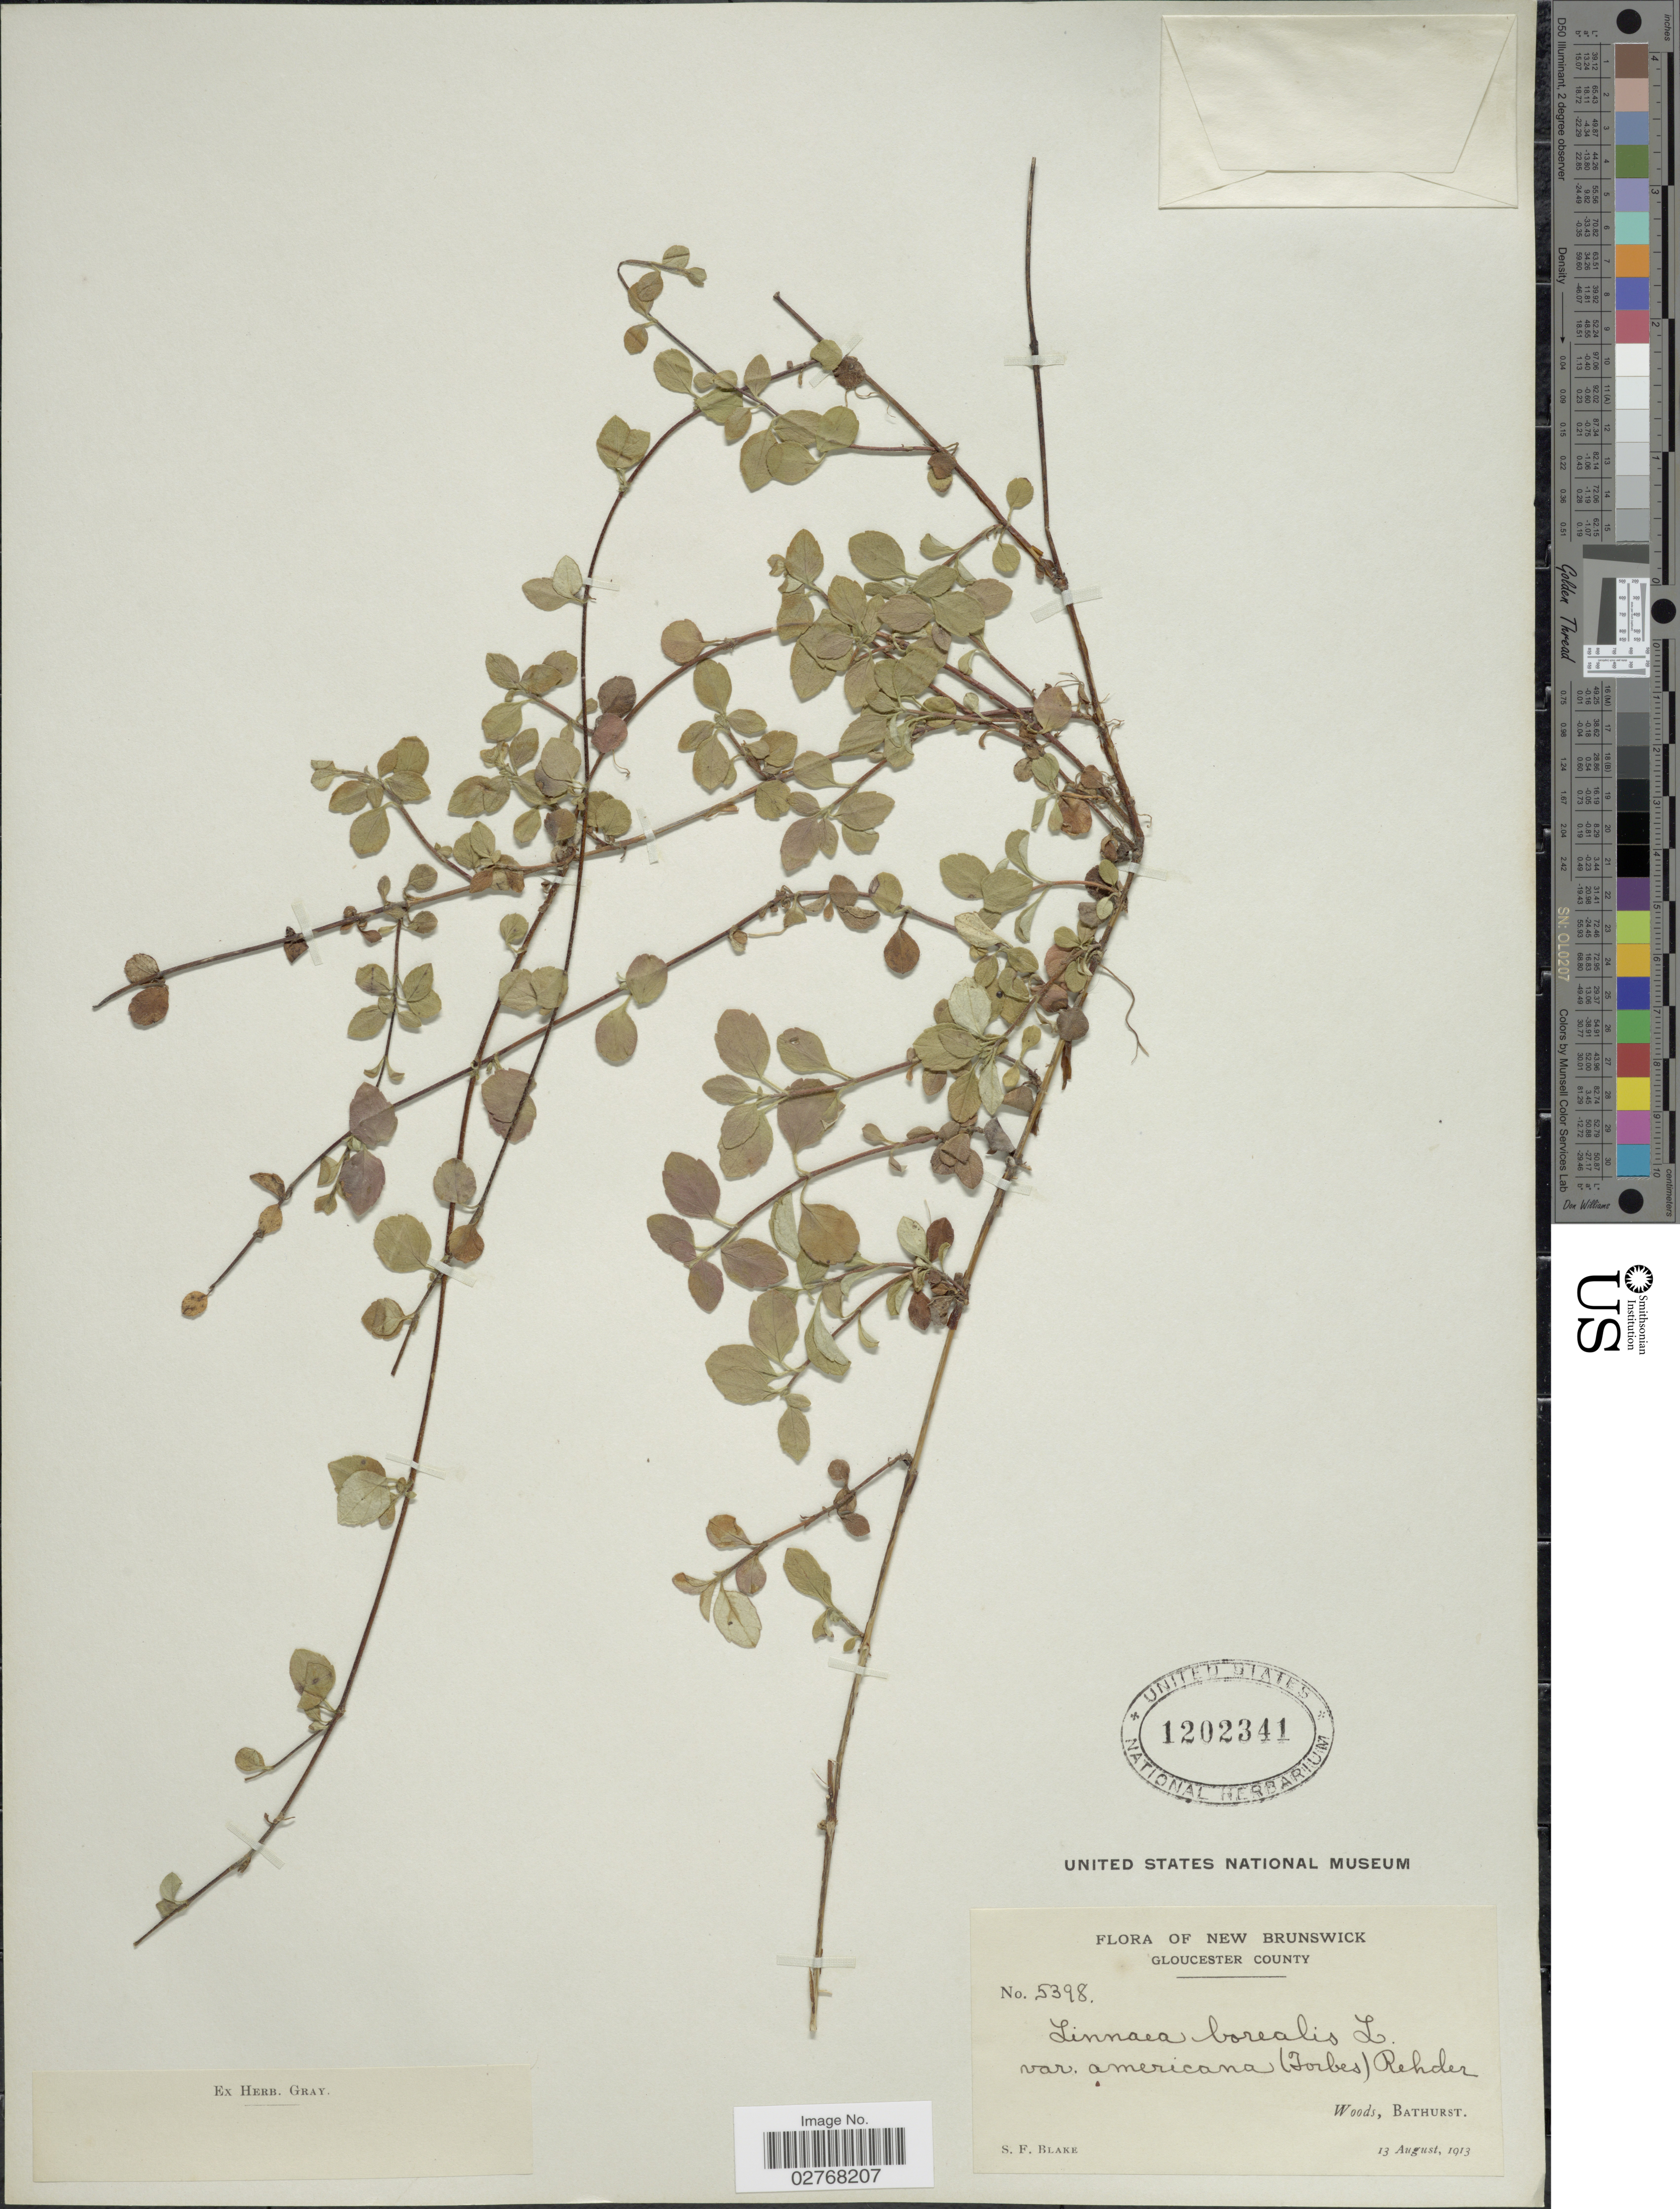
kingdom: Plantae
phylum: Tracheophyta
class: Magnoliopsida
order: Dipsacales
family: Caprifoliaceae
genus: Linnaea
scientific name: Linnaea borealis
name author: L.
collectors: S. Blake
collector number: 5398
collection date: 1913-08-13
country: Canada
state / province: New Brunswick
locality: Gloucester County. Bathurst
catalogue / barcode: US 1202341